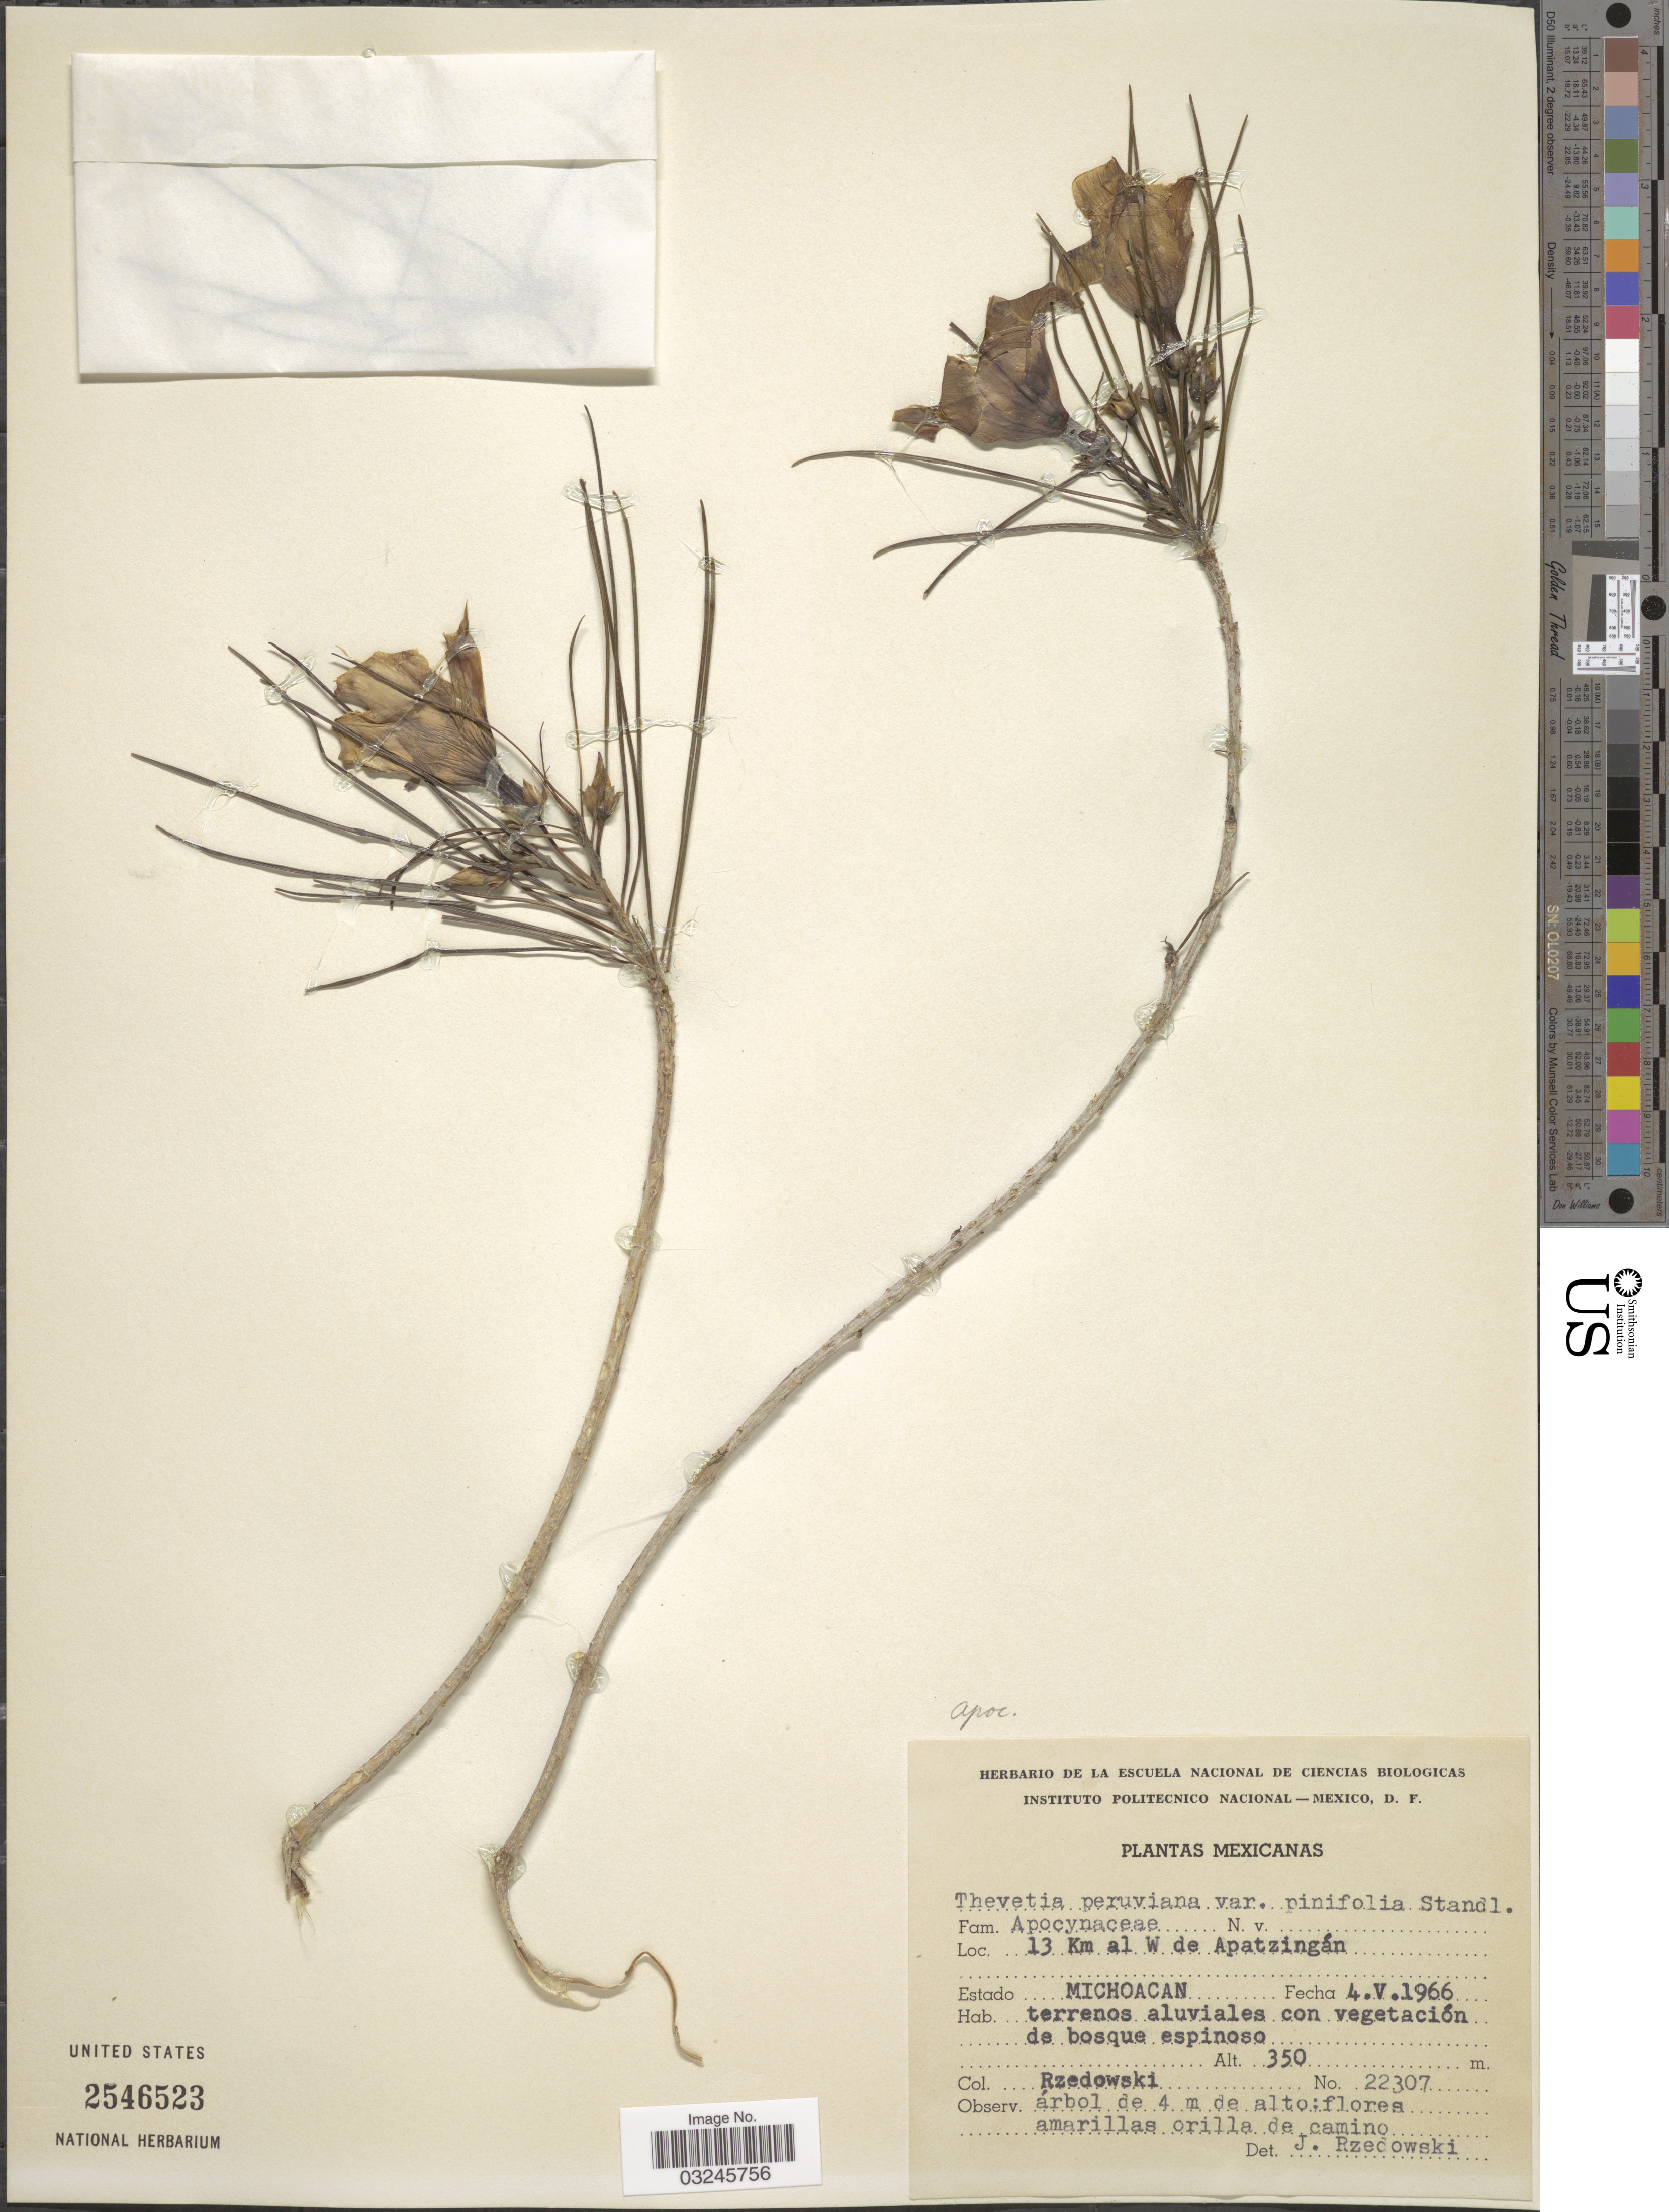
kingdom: Plantae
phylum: Tracheophyta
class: Magnoliopsida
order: Gentianales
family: Apocynaceae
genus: Thevetia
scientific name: Thevetia pinifolia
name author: (Standl.) J.K. Williams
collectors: Rzedowski, --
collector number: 22307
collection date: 1966-05-04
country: Mexico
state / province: Michoacán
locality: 13 Km al W de Apatzingán.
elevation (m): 350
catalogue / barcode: US 2546523